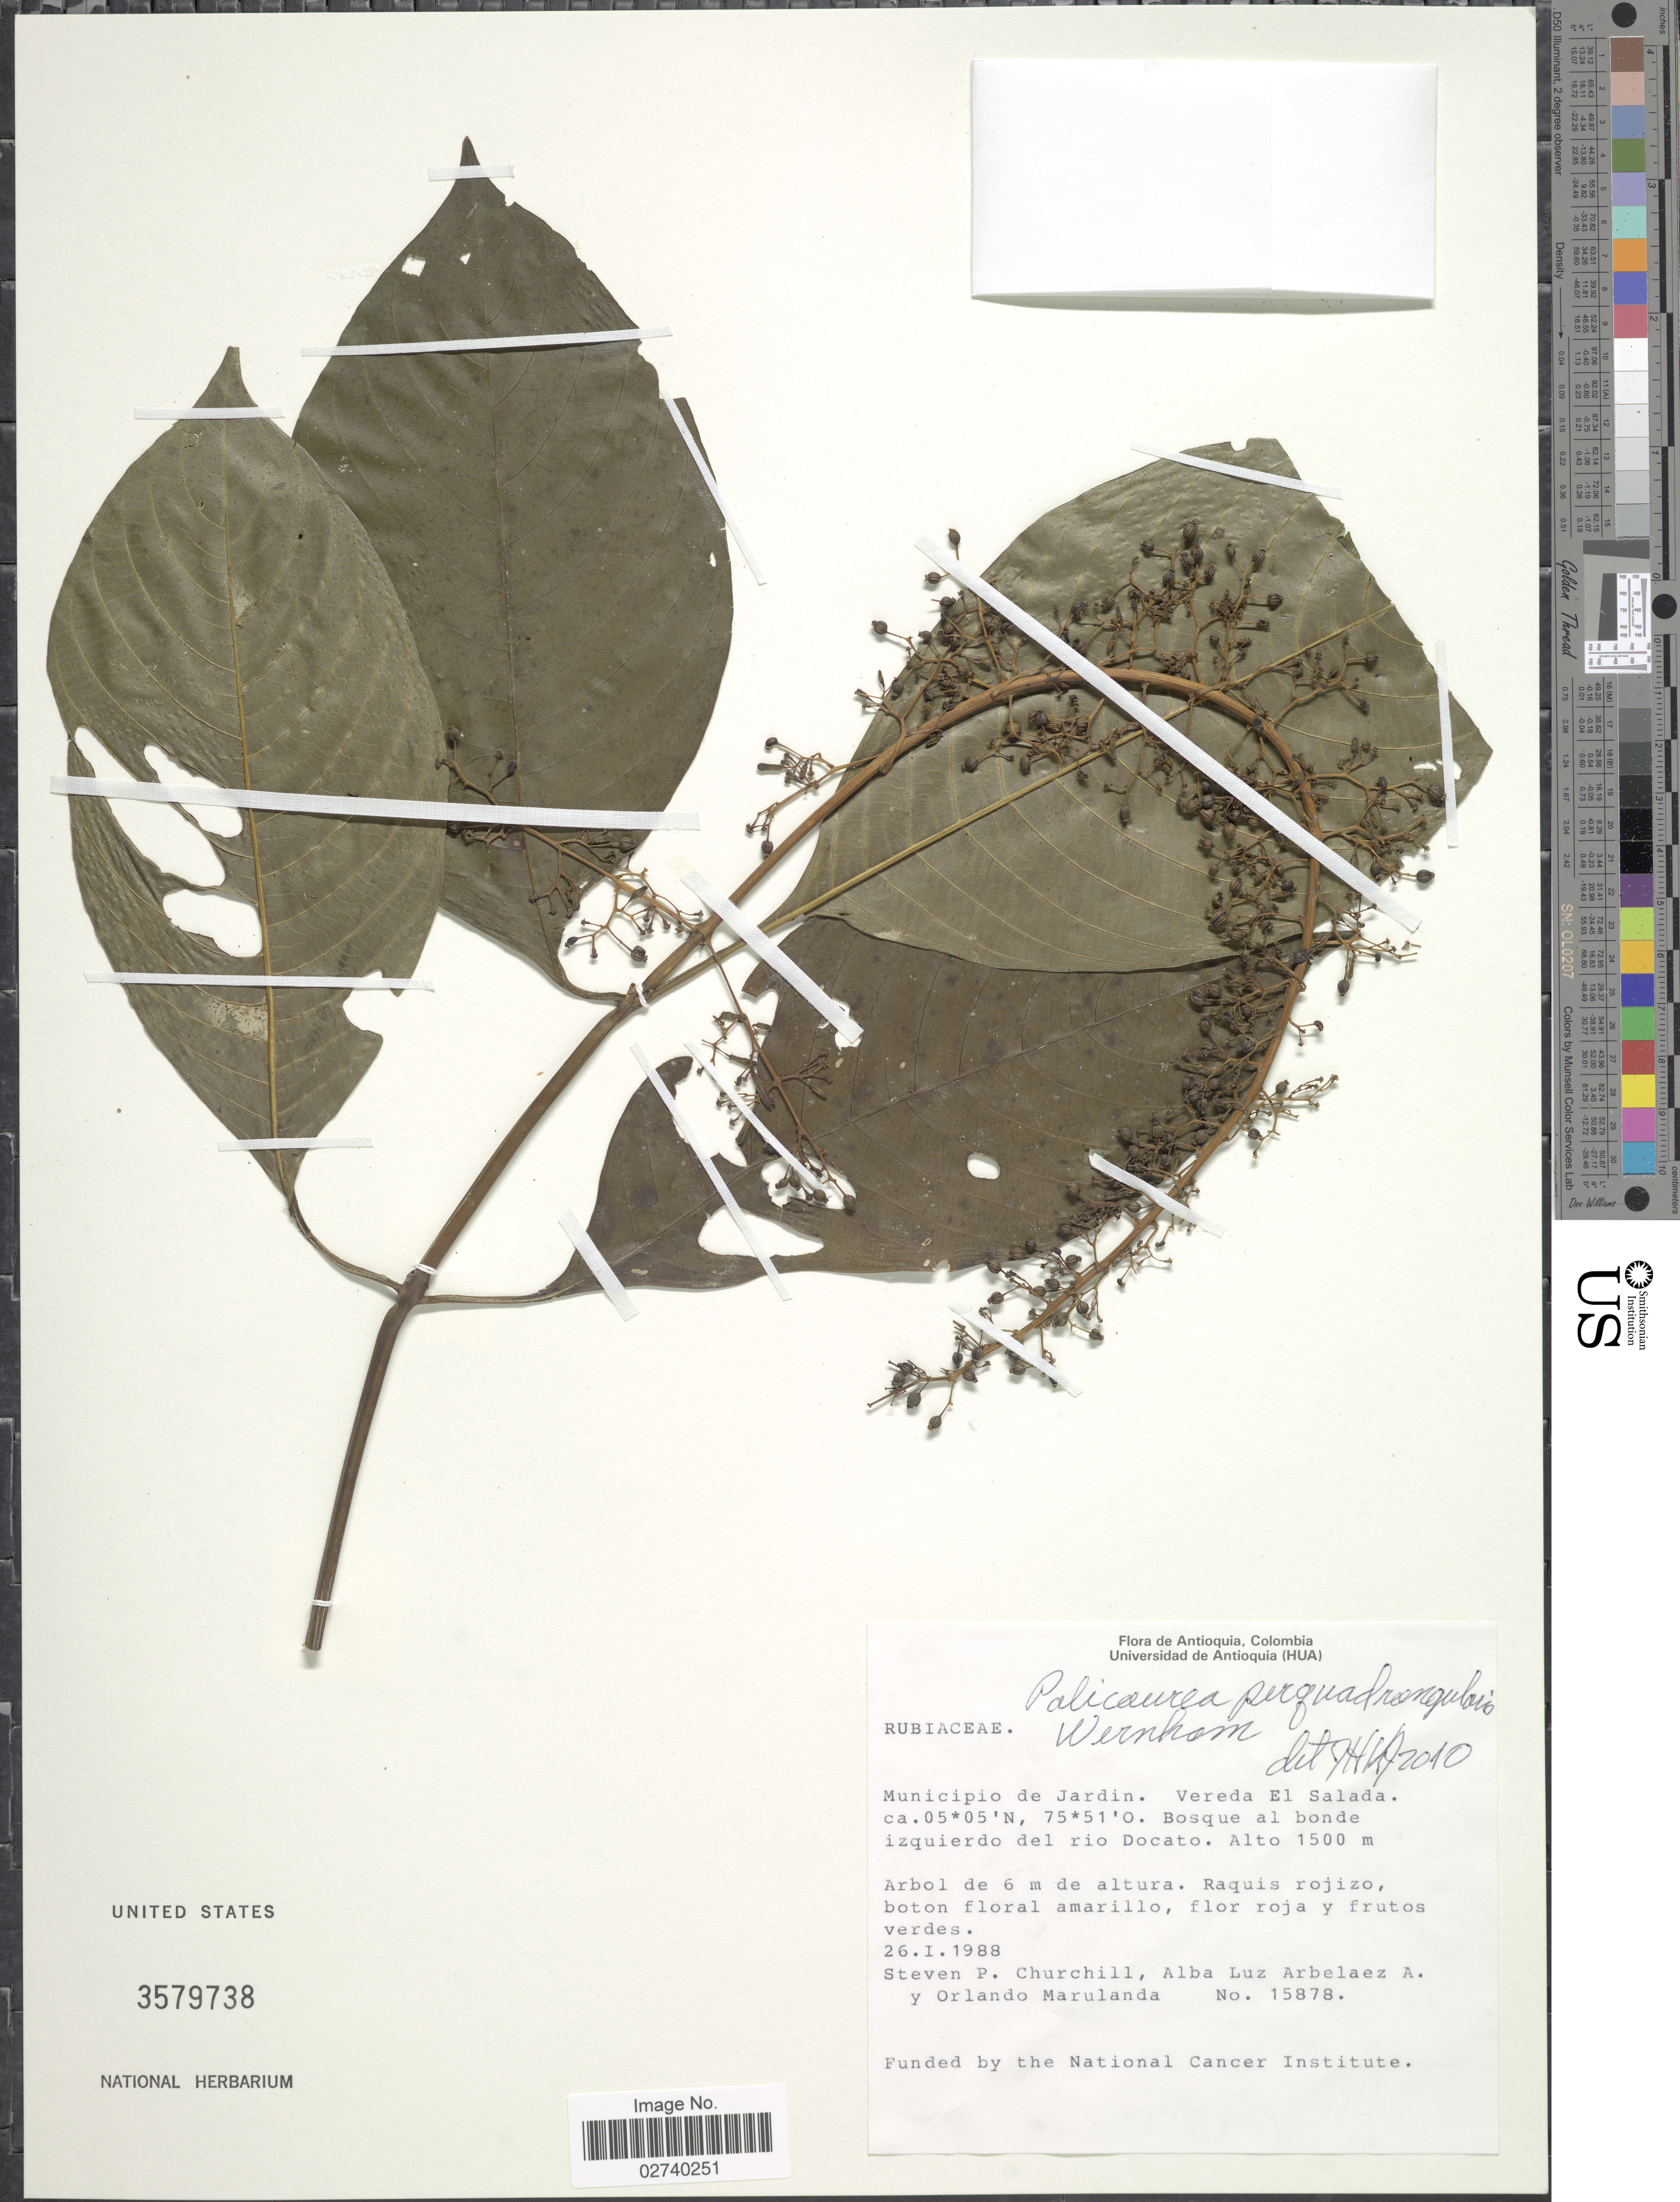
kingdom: Plantae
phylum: Tracheophyta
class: Magnoliopsida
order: Gentianales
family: Rubiaceae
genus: Palicourea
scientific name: Palicourea perquadrangularis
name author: Wernham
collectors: S. Churchill, A. L. Arbelaez & O. Marulanda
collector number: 15878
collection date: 1988-01-26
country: Colombia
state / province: Antioquia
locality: Municipio de Jarddin, Vereda El Salada, Bosque al bonde izquierdo del rio Docato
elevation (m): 1500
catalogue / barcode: US 3579738